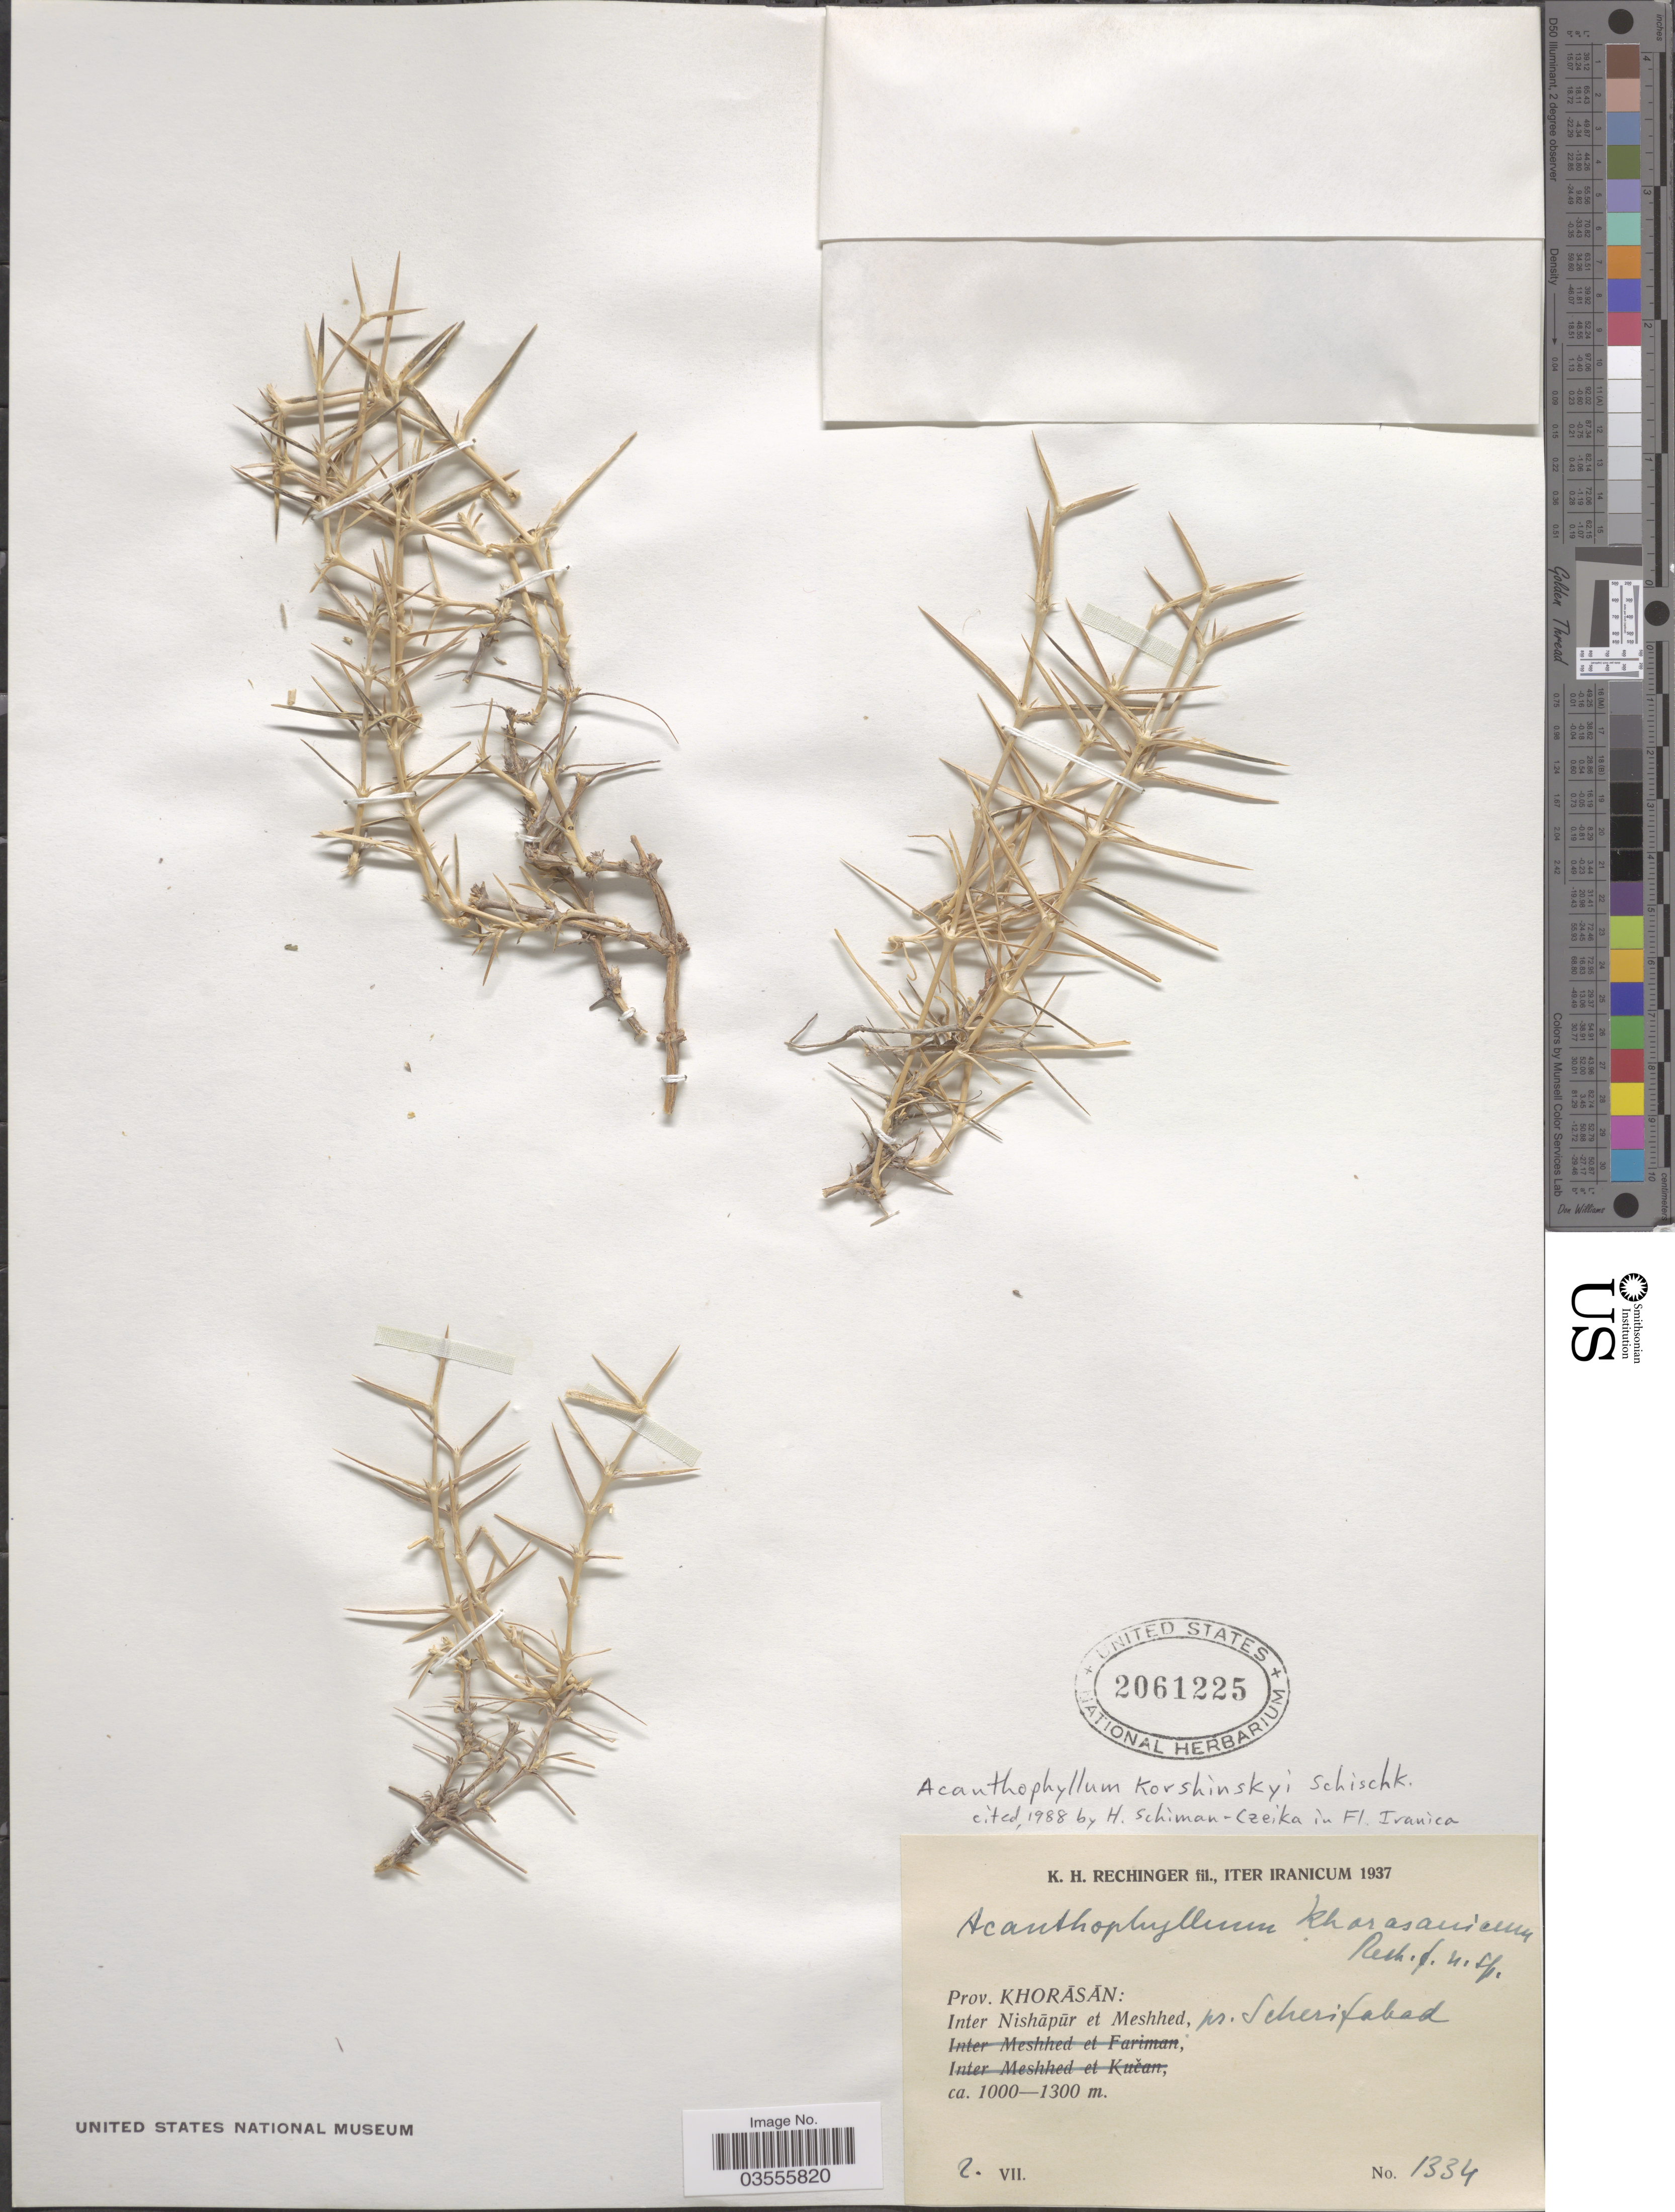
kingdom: Plantae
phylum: Tracheophyta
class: Magnoliopsida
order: Caryophyllales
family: Caryophyllaceae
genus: Acanthophyllum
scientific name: Acanthophyllum korshinskyi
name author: Schischk.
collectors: K. H. Rechinger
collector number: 1334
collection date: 1937-07-02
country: Iran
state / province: Khorasan [obsolete]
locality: Iter Iranicum. Inter Nishāpūr et Meshhed, pr. Scherifahad [interpreted].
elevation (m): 1000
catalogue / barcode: US 2061225